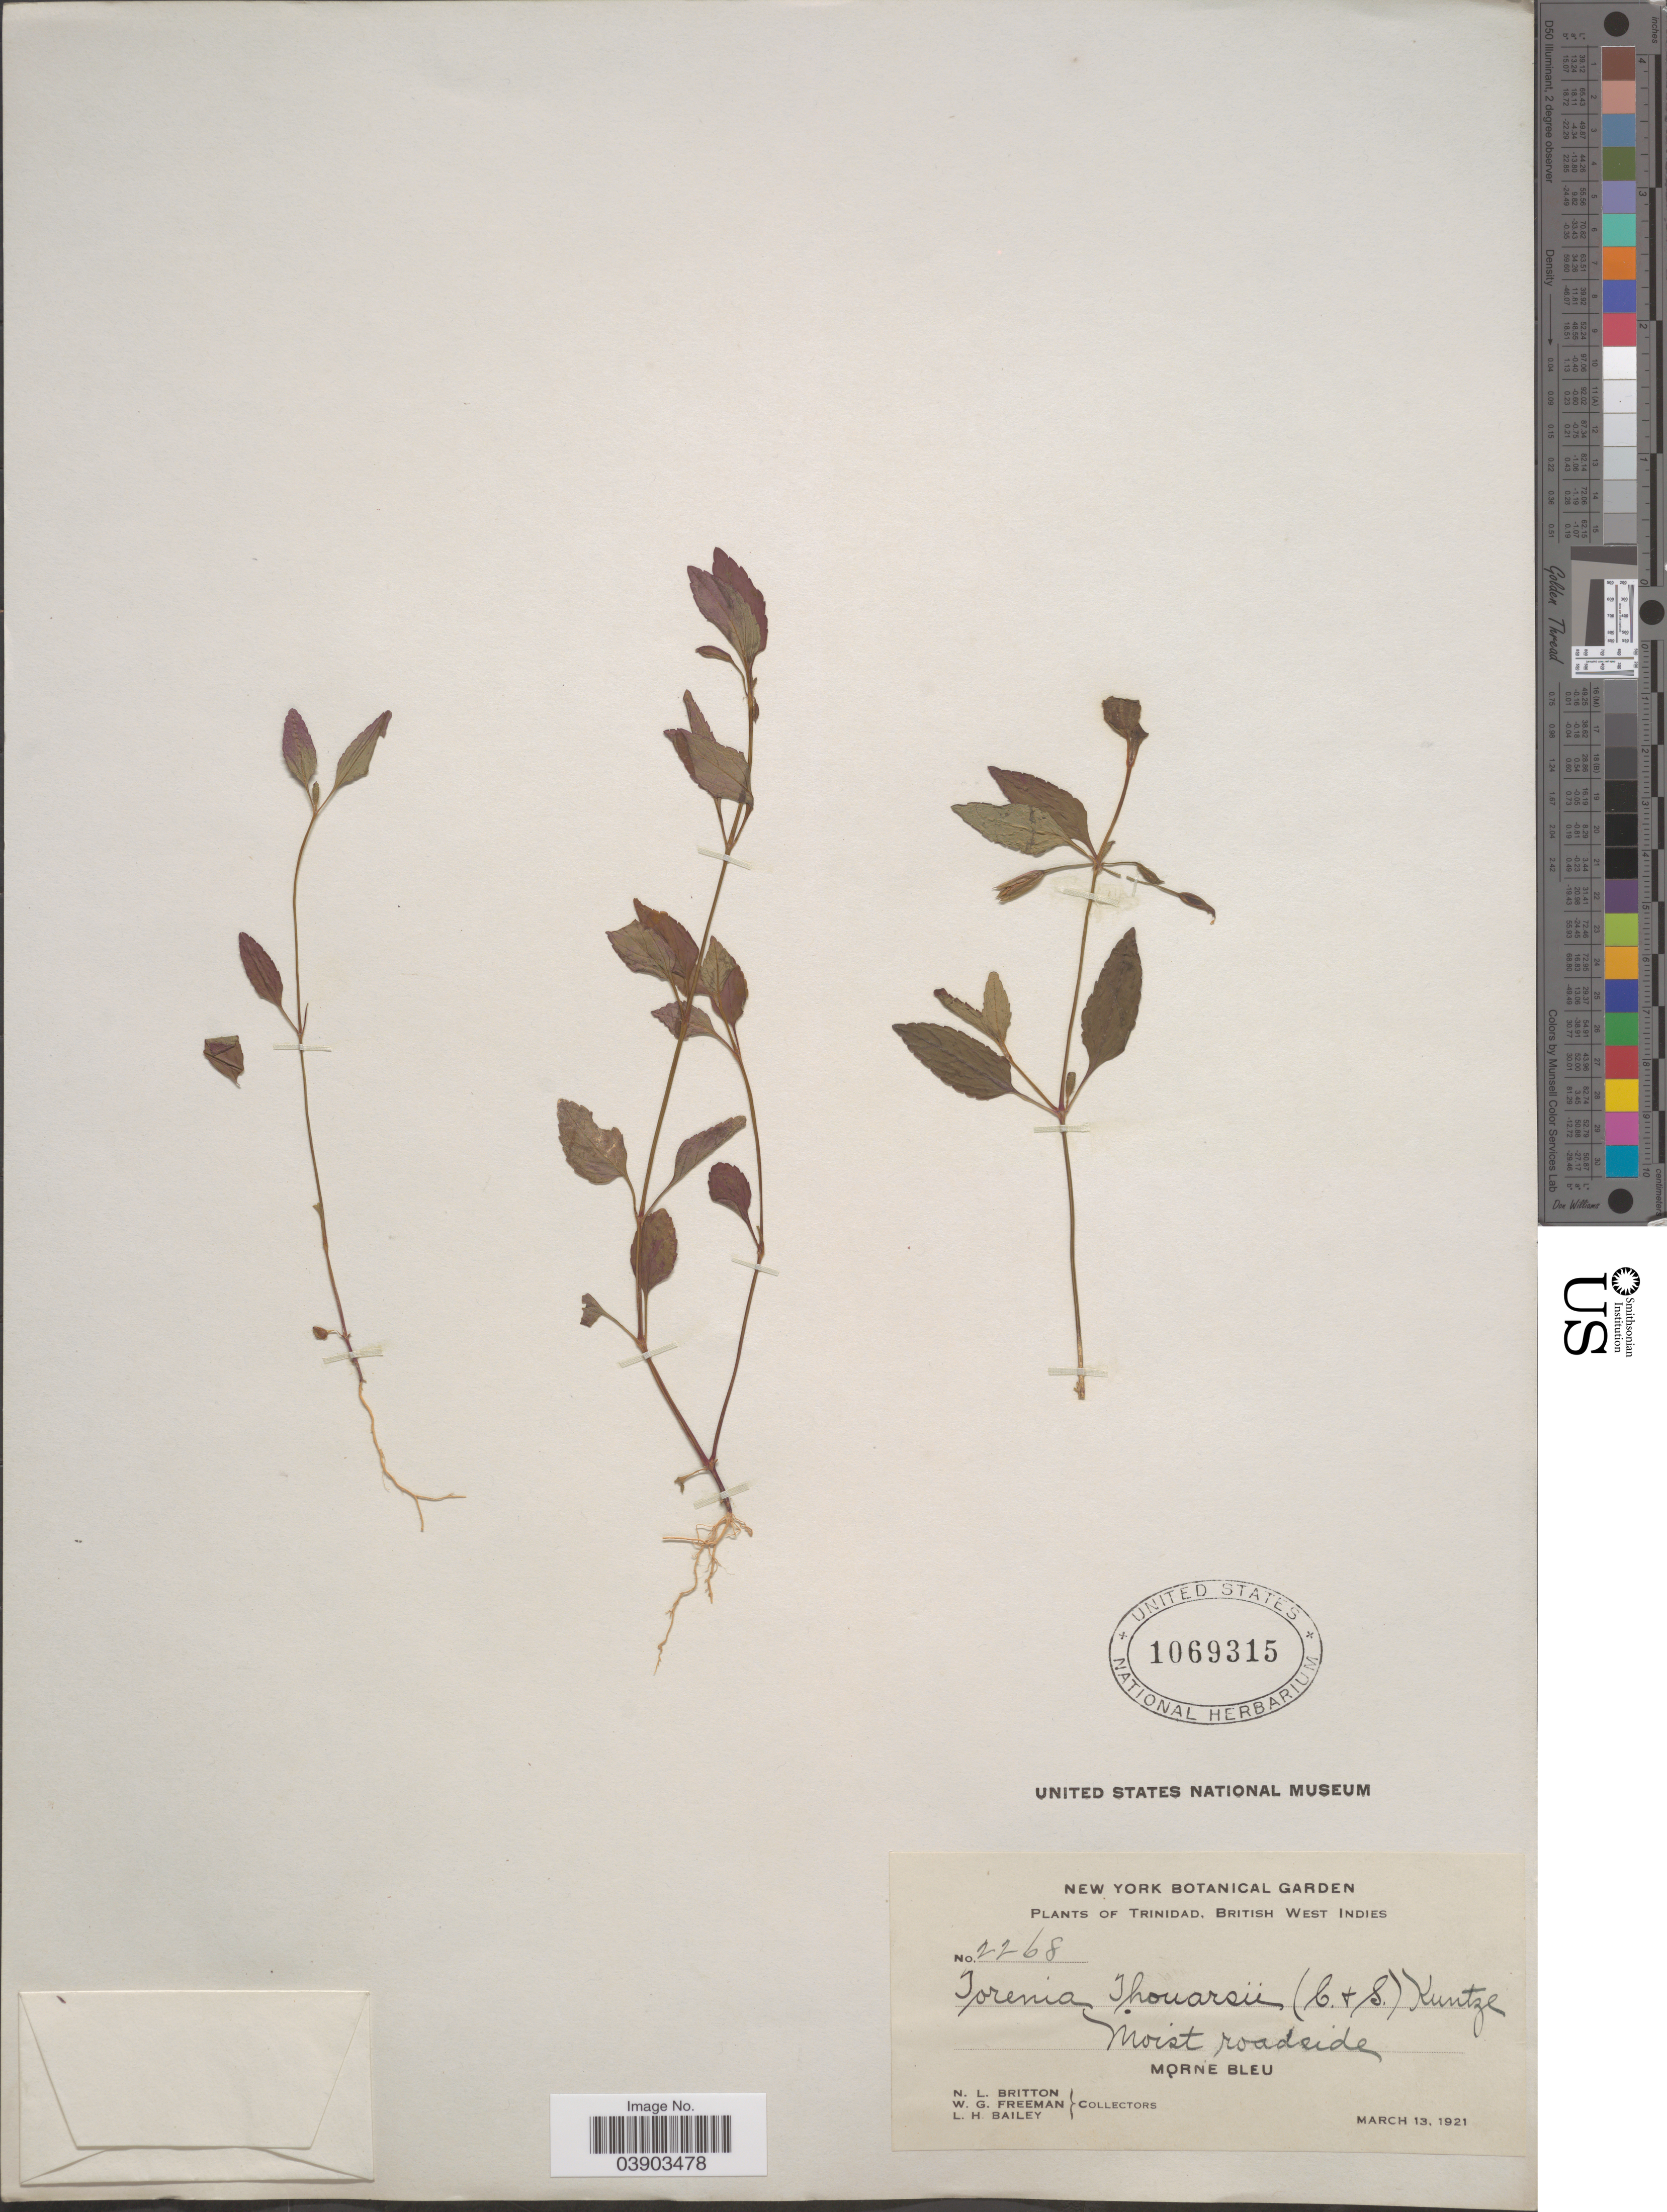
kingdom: Plantae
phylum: Tracheophyta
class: Magnoliopsida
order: Lamiales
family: Linderniaceae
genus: Torenia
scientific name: Torenia thouarsii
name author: (Cham. & Schltdl.) Kuntze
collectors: Mrs. N. L. Britton, W. Freeman & L. H. Bailey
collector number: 2268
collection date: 1921-03-13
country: Trinidad and Tobago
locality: Trinidad, British West Indies. Morne Bleu.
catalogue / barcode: US 1069315